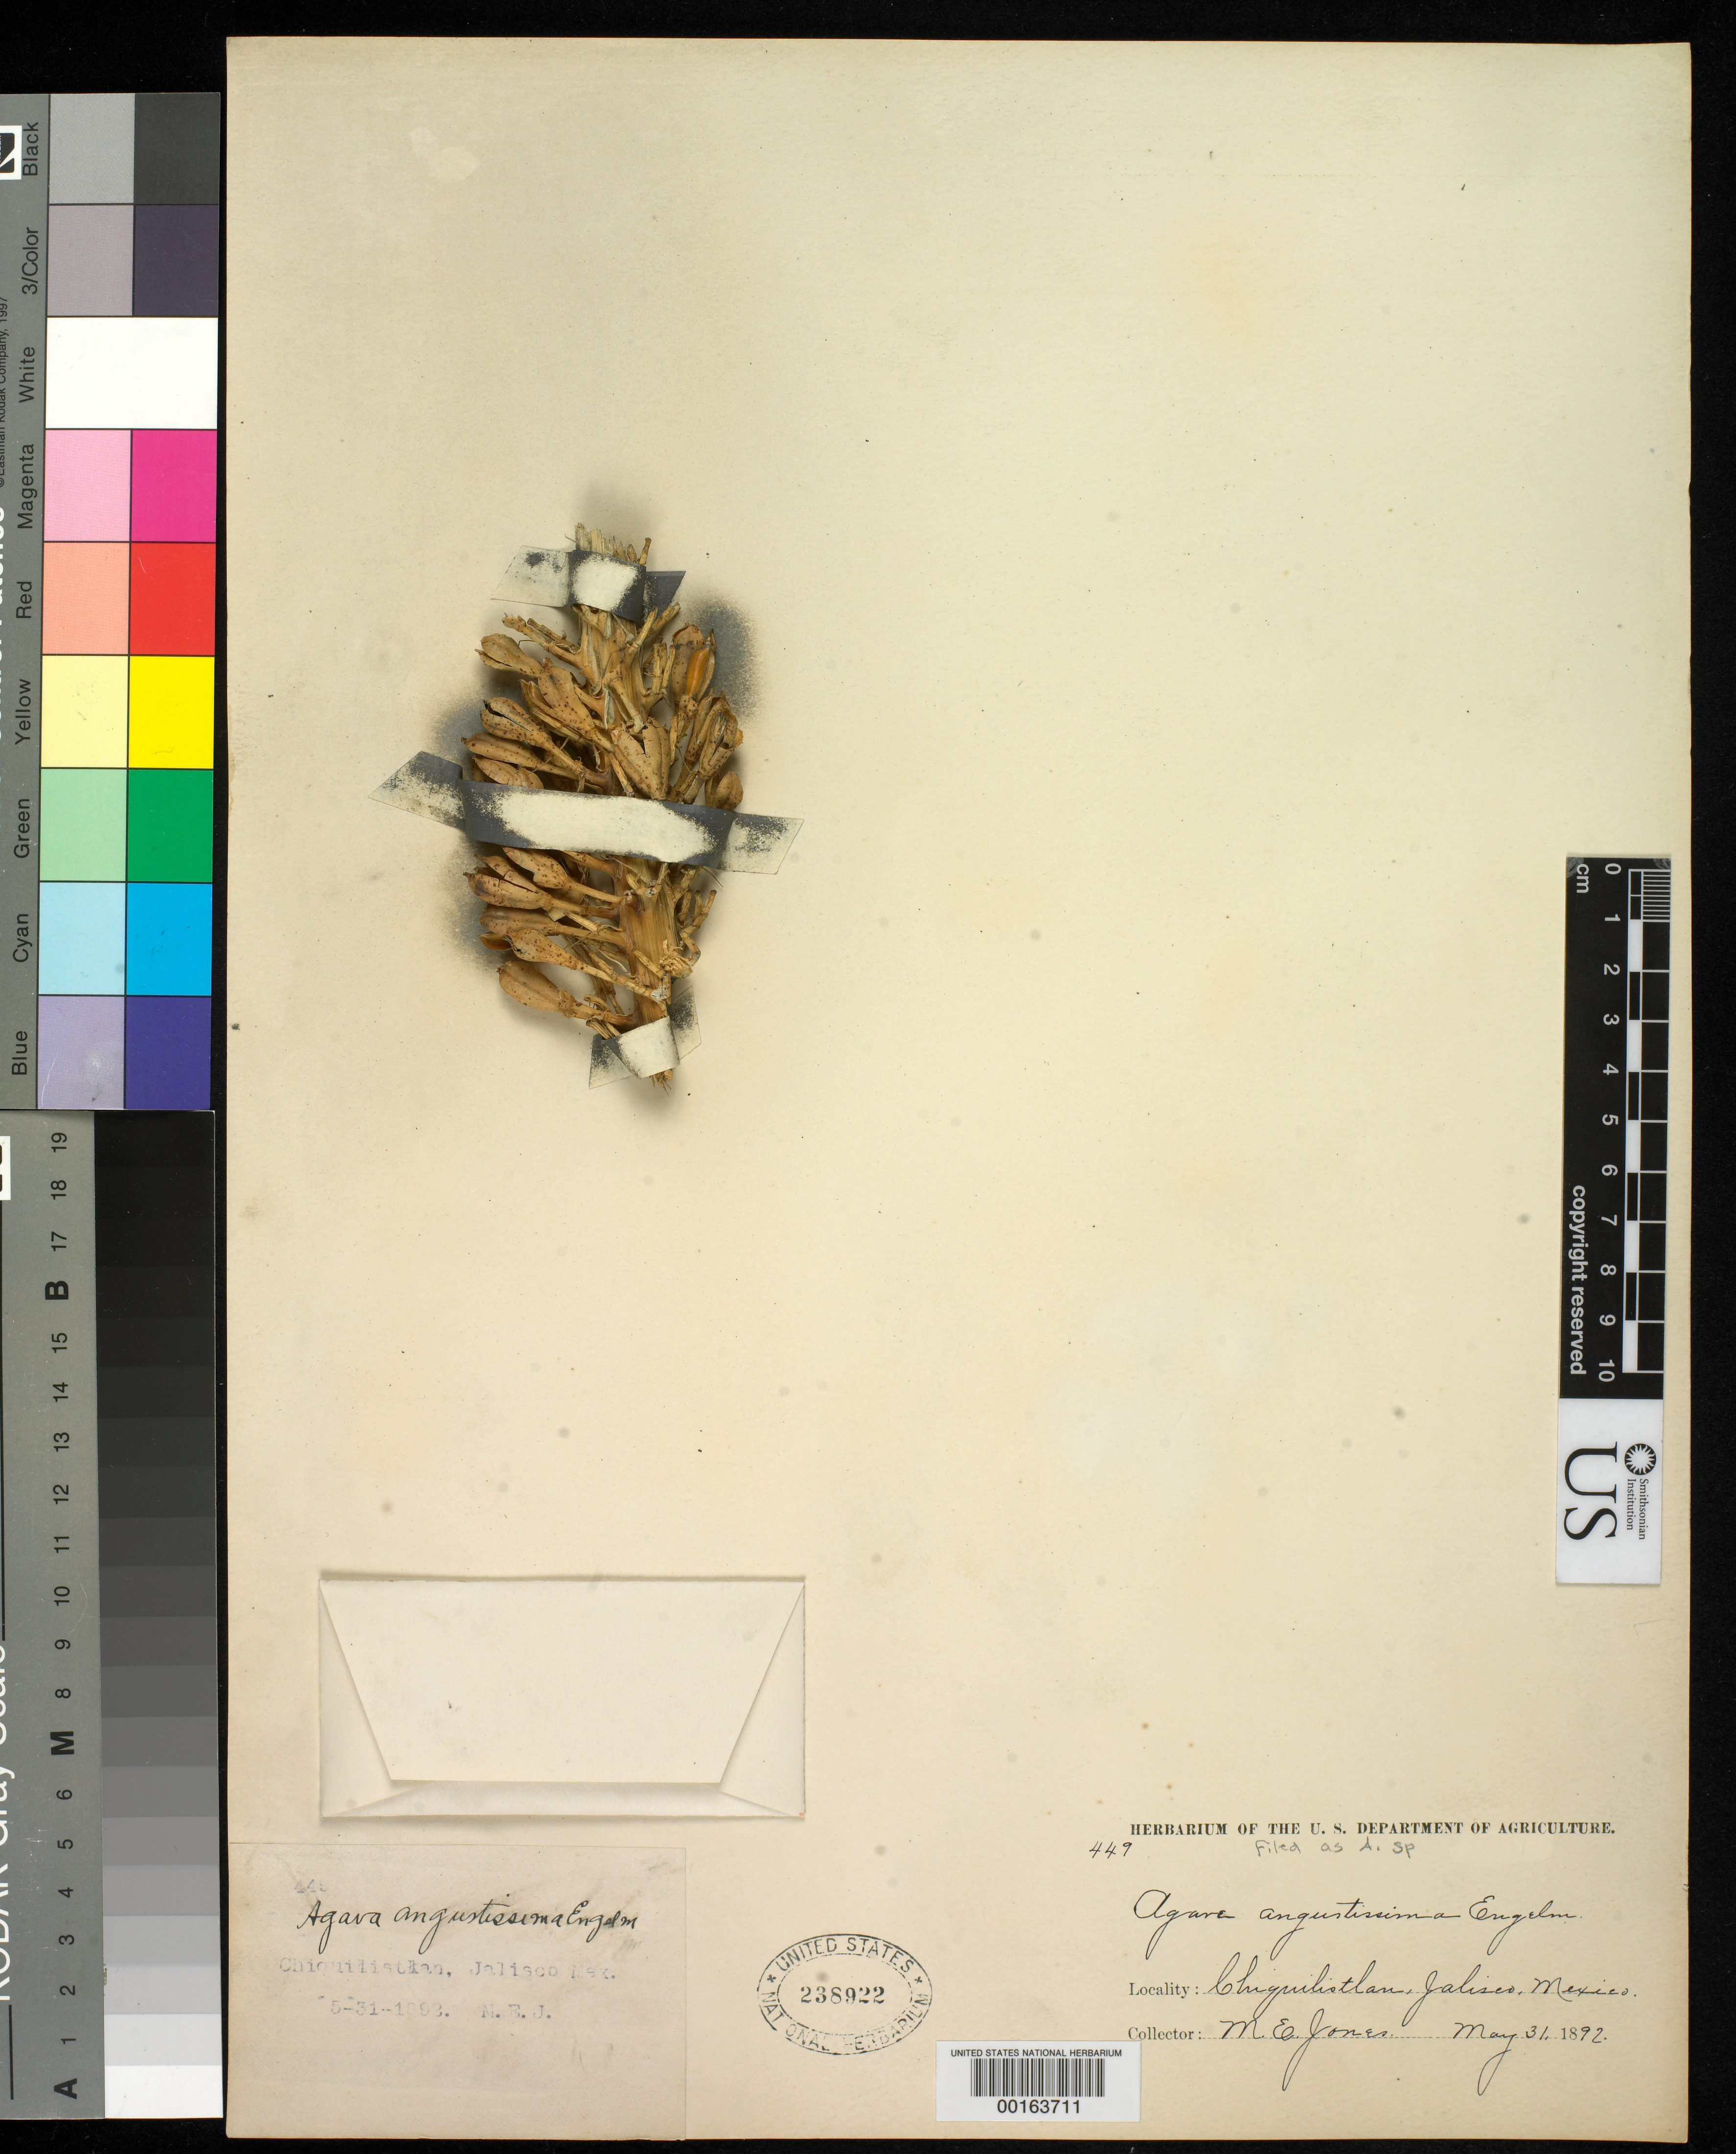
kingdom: Plantae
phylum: Tracheophyta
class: Liliopsida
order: Asparagales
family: Asparagaceae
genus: Agave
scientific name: Agave sp.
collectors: M. E. Jones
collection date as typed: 31 May 1892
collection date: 1892-05-31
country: Mexico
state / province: Jalisco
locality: Chiquilistlan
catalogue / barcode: US 238922